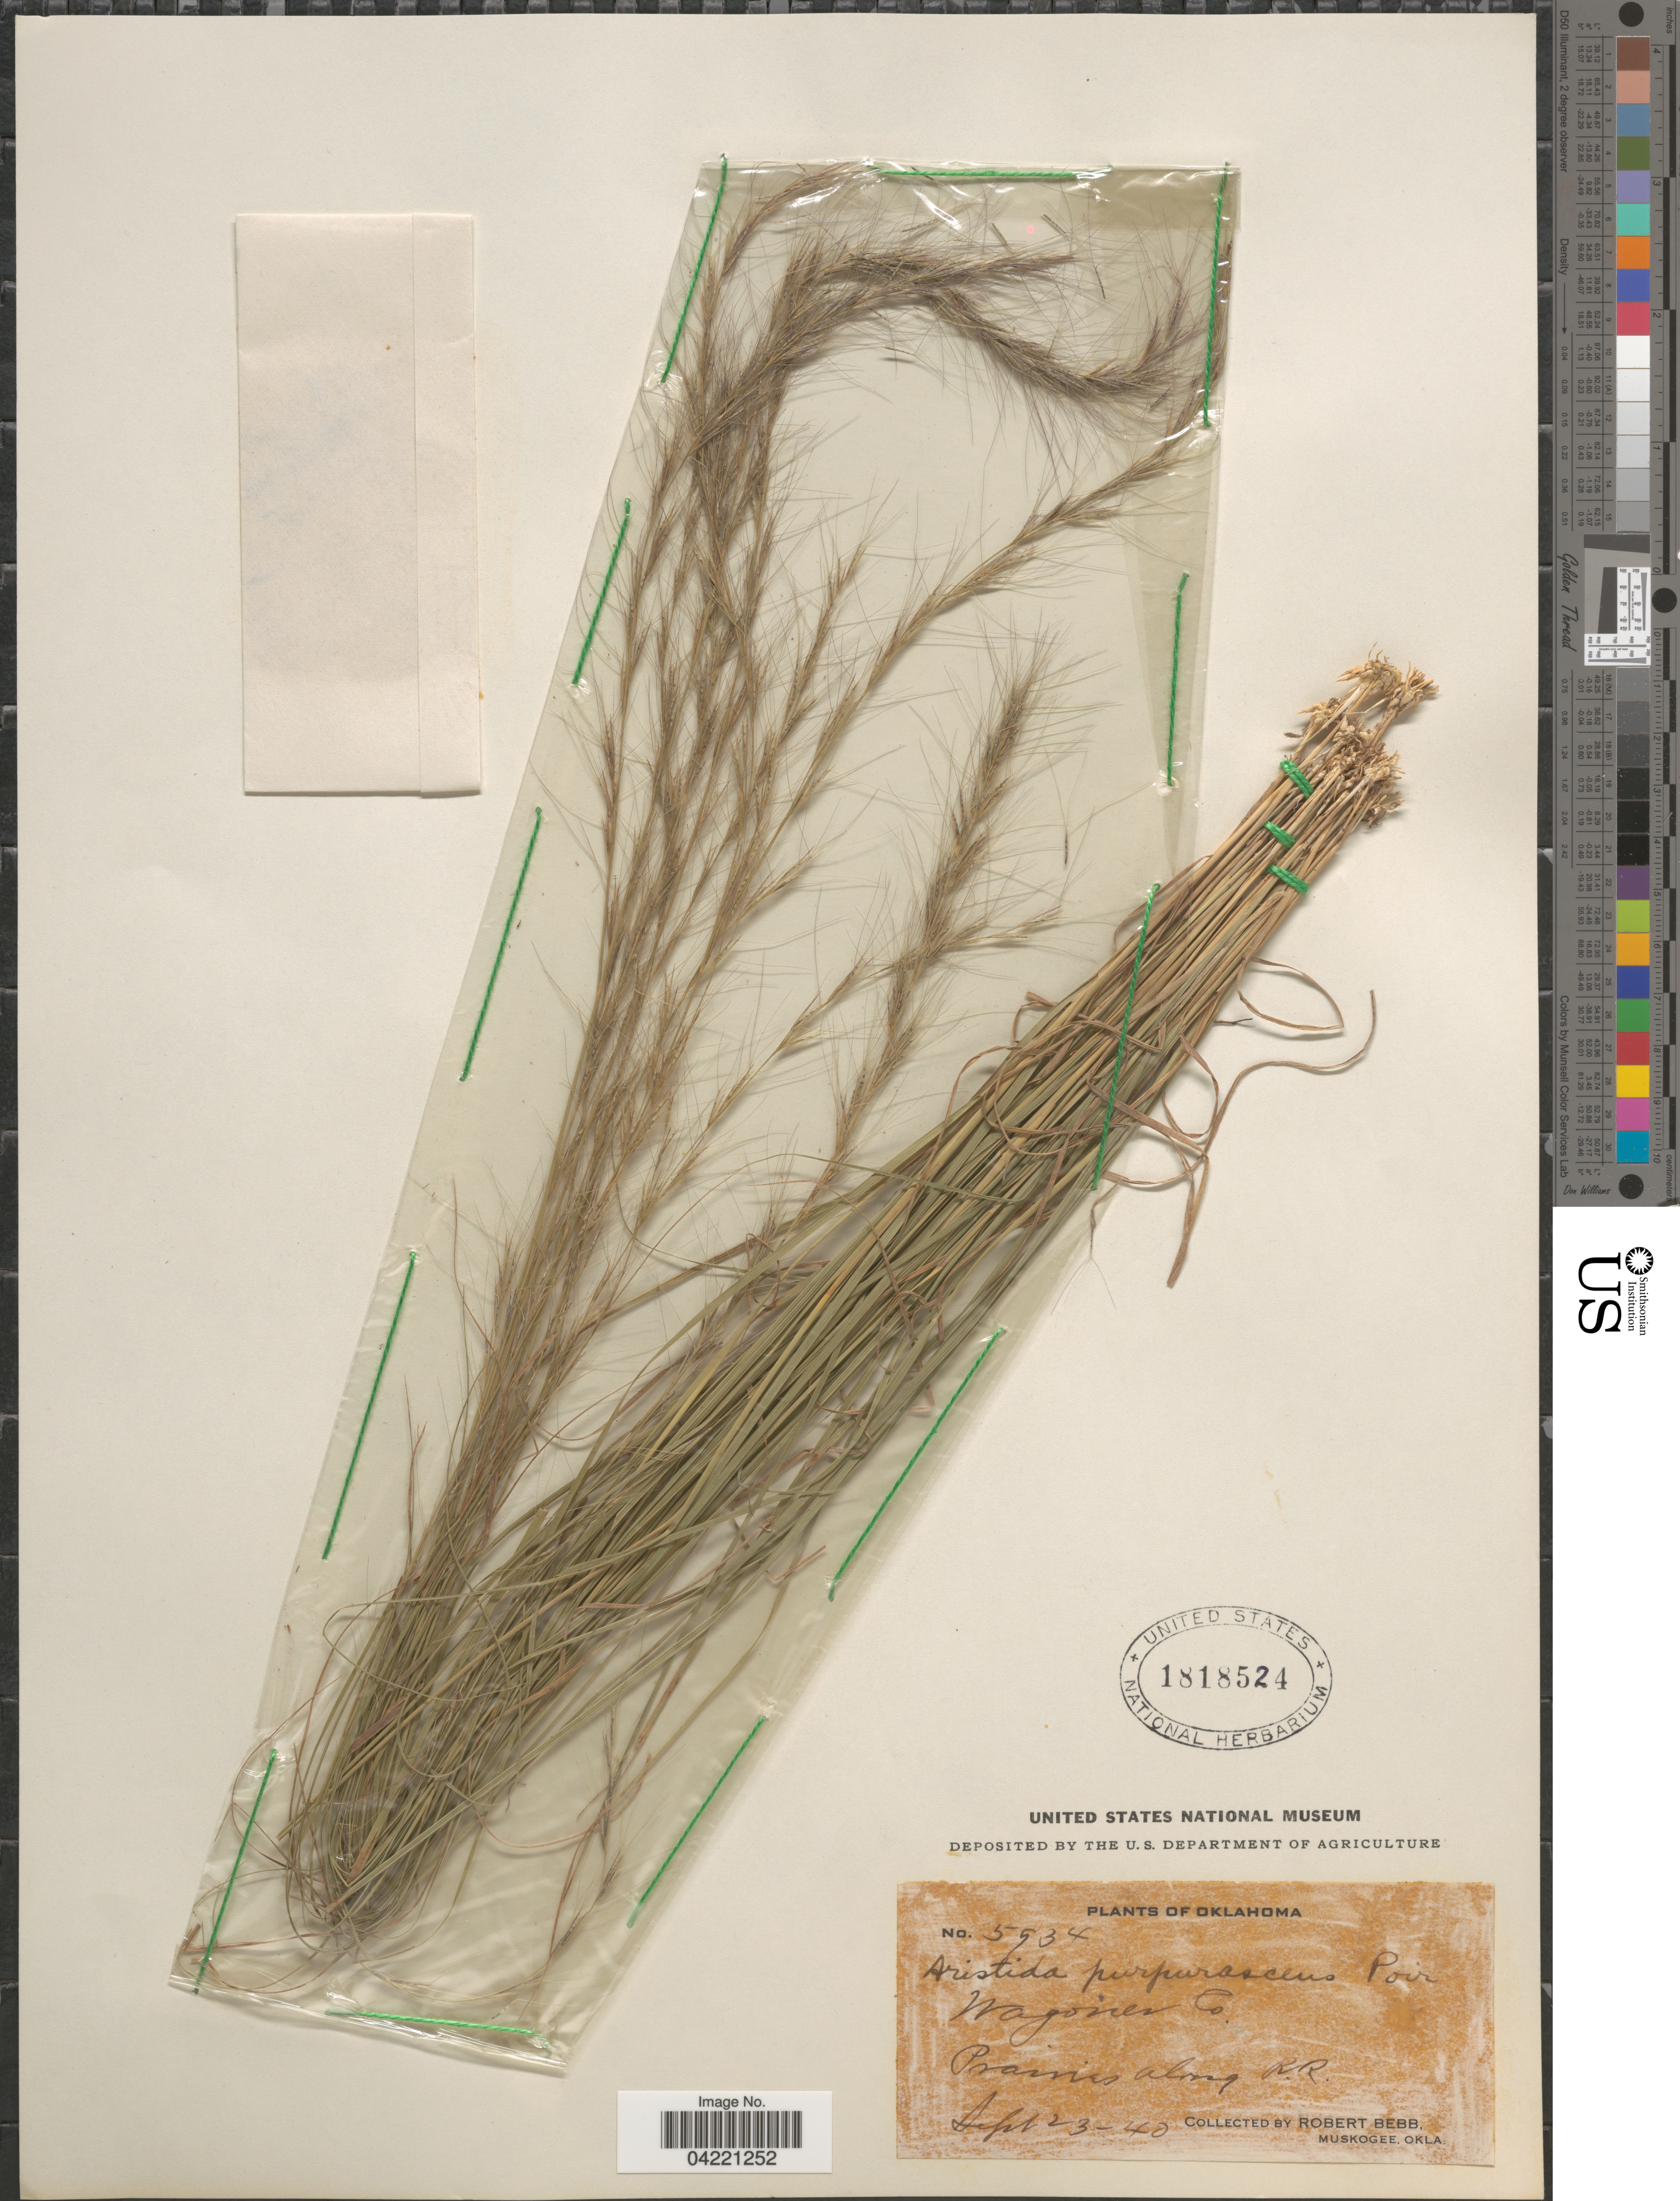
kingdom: Plantae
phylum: Tracheophyta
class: Liliopsida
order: Poales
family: Poaceae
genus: Aristida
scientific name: Aristida purpurascens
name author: Poir.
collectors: R. Bebb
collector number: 5934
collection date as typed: Transcribed d/m/y: 23/9/40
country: United States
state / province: Oklahoma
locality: Wagoner Co. Prairies along R.R.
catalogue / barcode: US 1818524